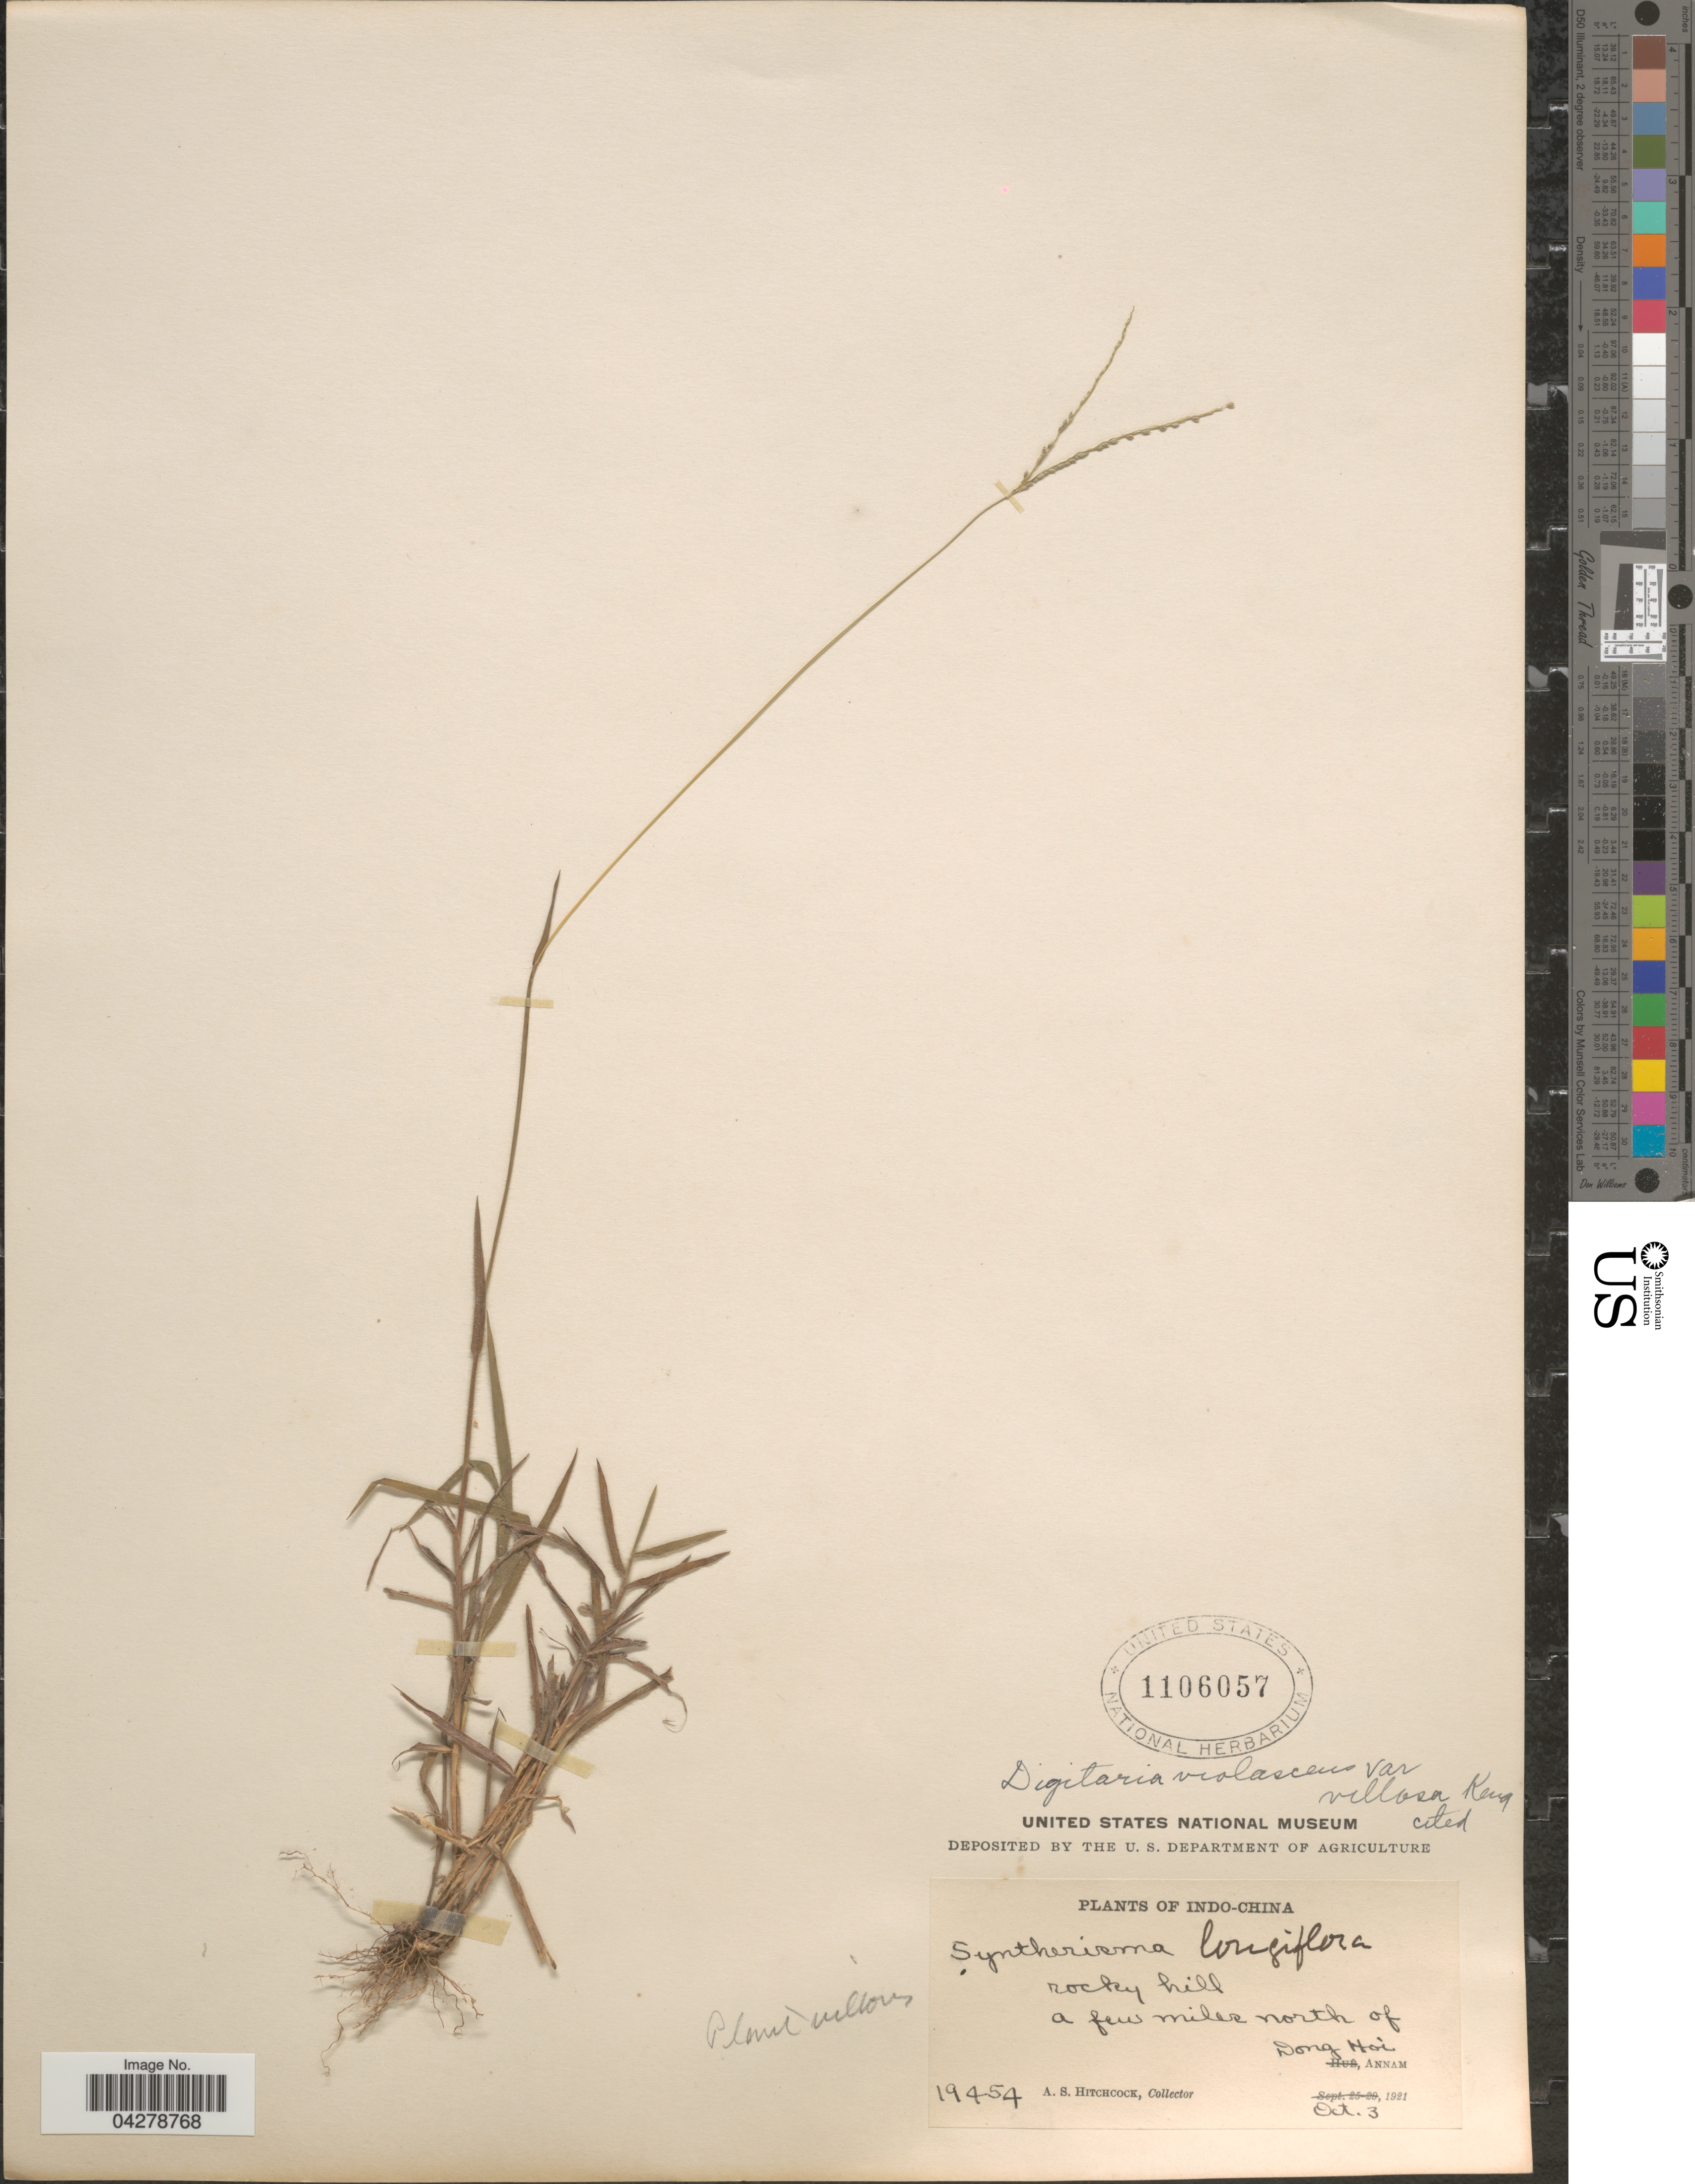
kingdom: Plantae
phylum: Tracheophyta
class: Liliopsida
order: Poales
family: Poaceae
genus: Digitaria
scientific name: Digitaria violascens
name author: Link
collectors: A. S. Hitchcock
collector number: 19454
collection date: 1921-10-03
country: Vietnam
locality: Dong Hoi, Annam.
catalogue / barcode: US 1106057